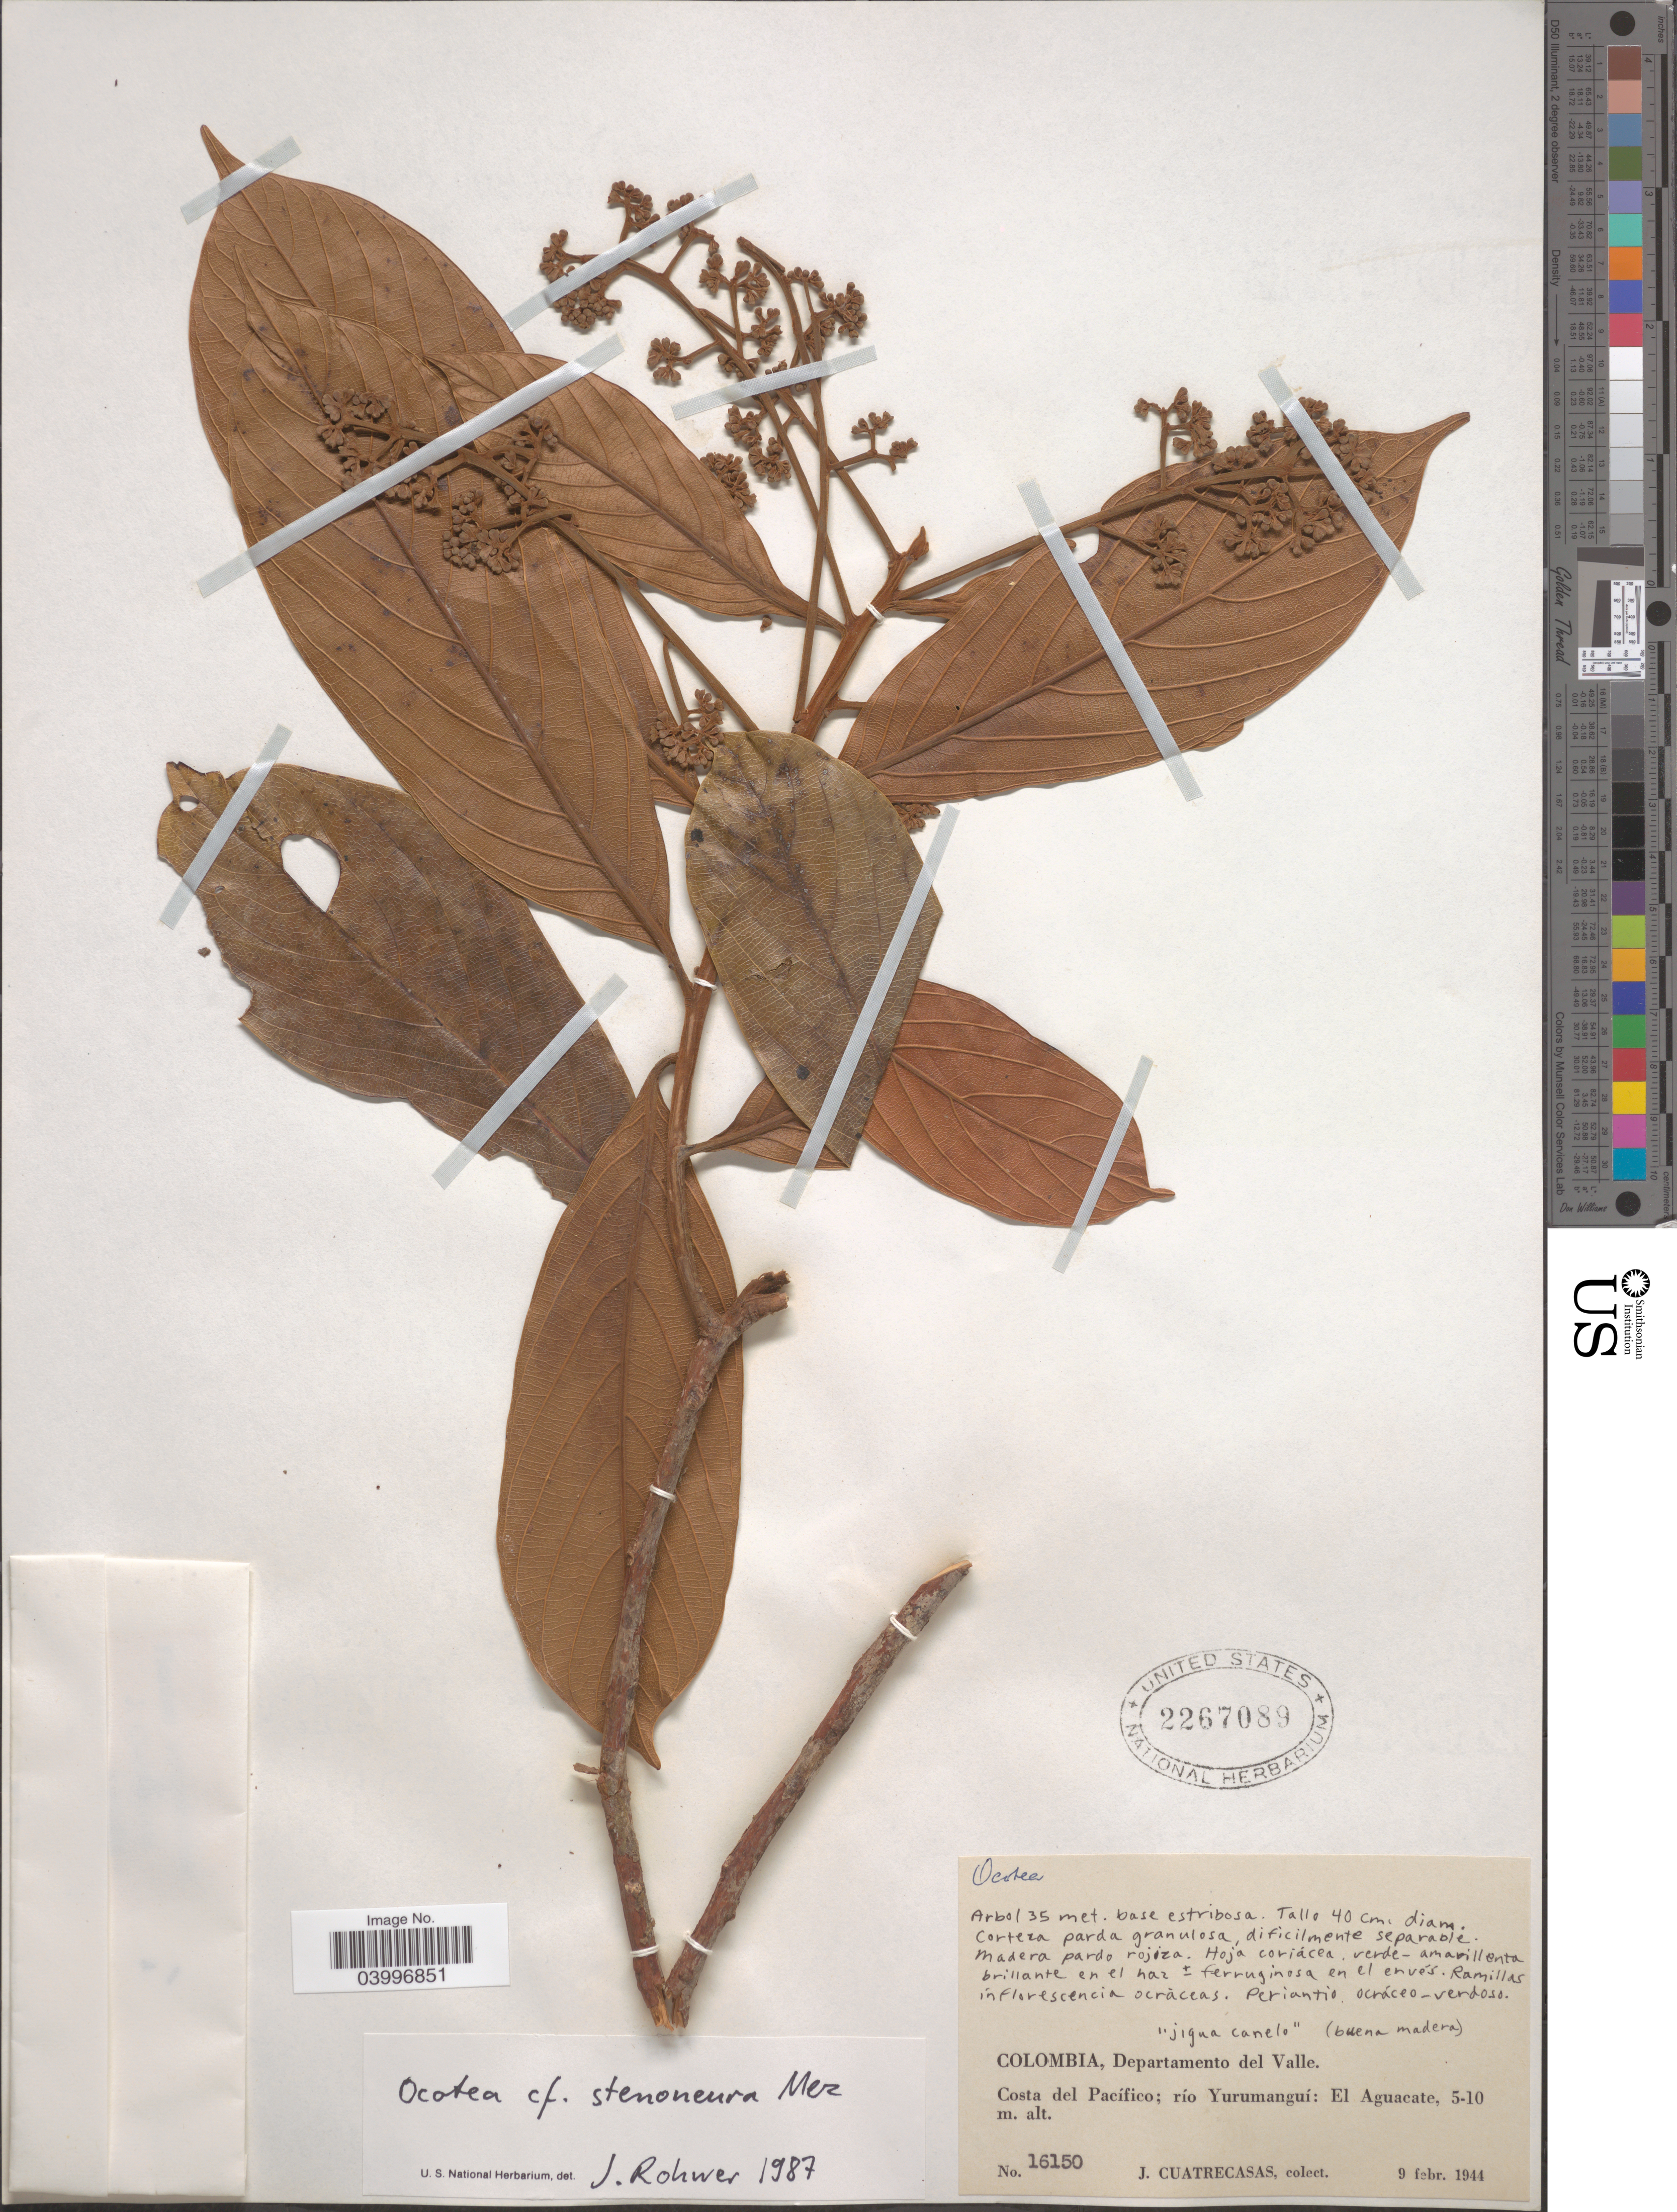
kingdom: Plantae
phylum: Tracheophyta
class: Magnoliopsida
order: Laurales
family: Lauraceae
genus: Ocotea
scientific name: Ocotea stenoneura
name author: Mez & Pittier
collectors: J. Cuatrecasas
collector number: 16150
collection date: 1944-02-09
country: Colombia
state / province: Valle del Cauca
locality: Departamento del Valle. Costa del Pacífico; río Yurumanguí: El Aguacate.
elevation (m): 5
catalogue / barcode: US 2267089